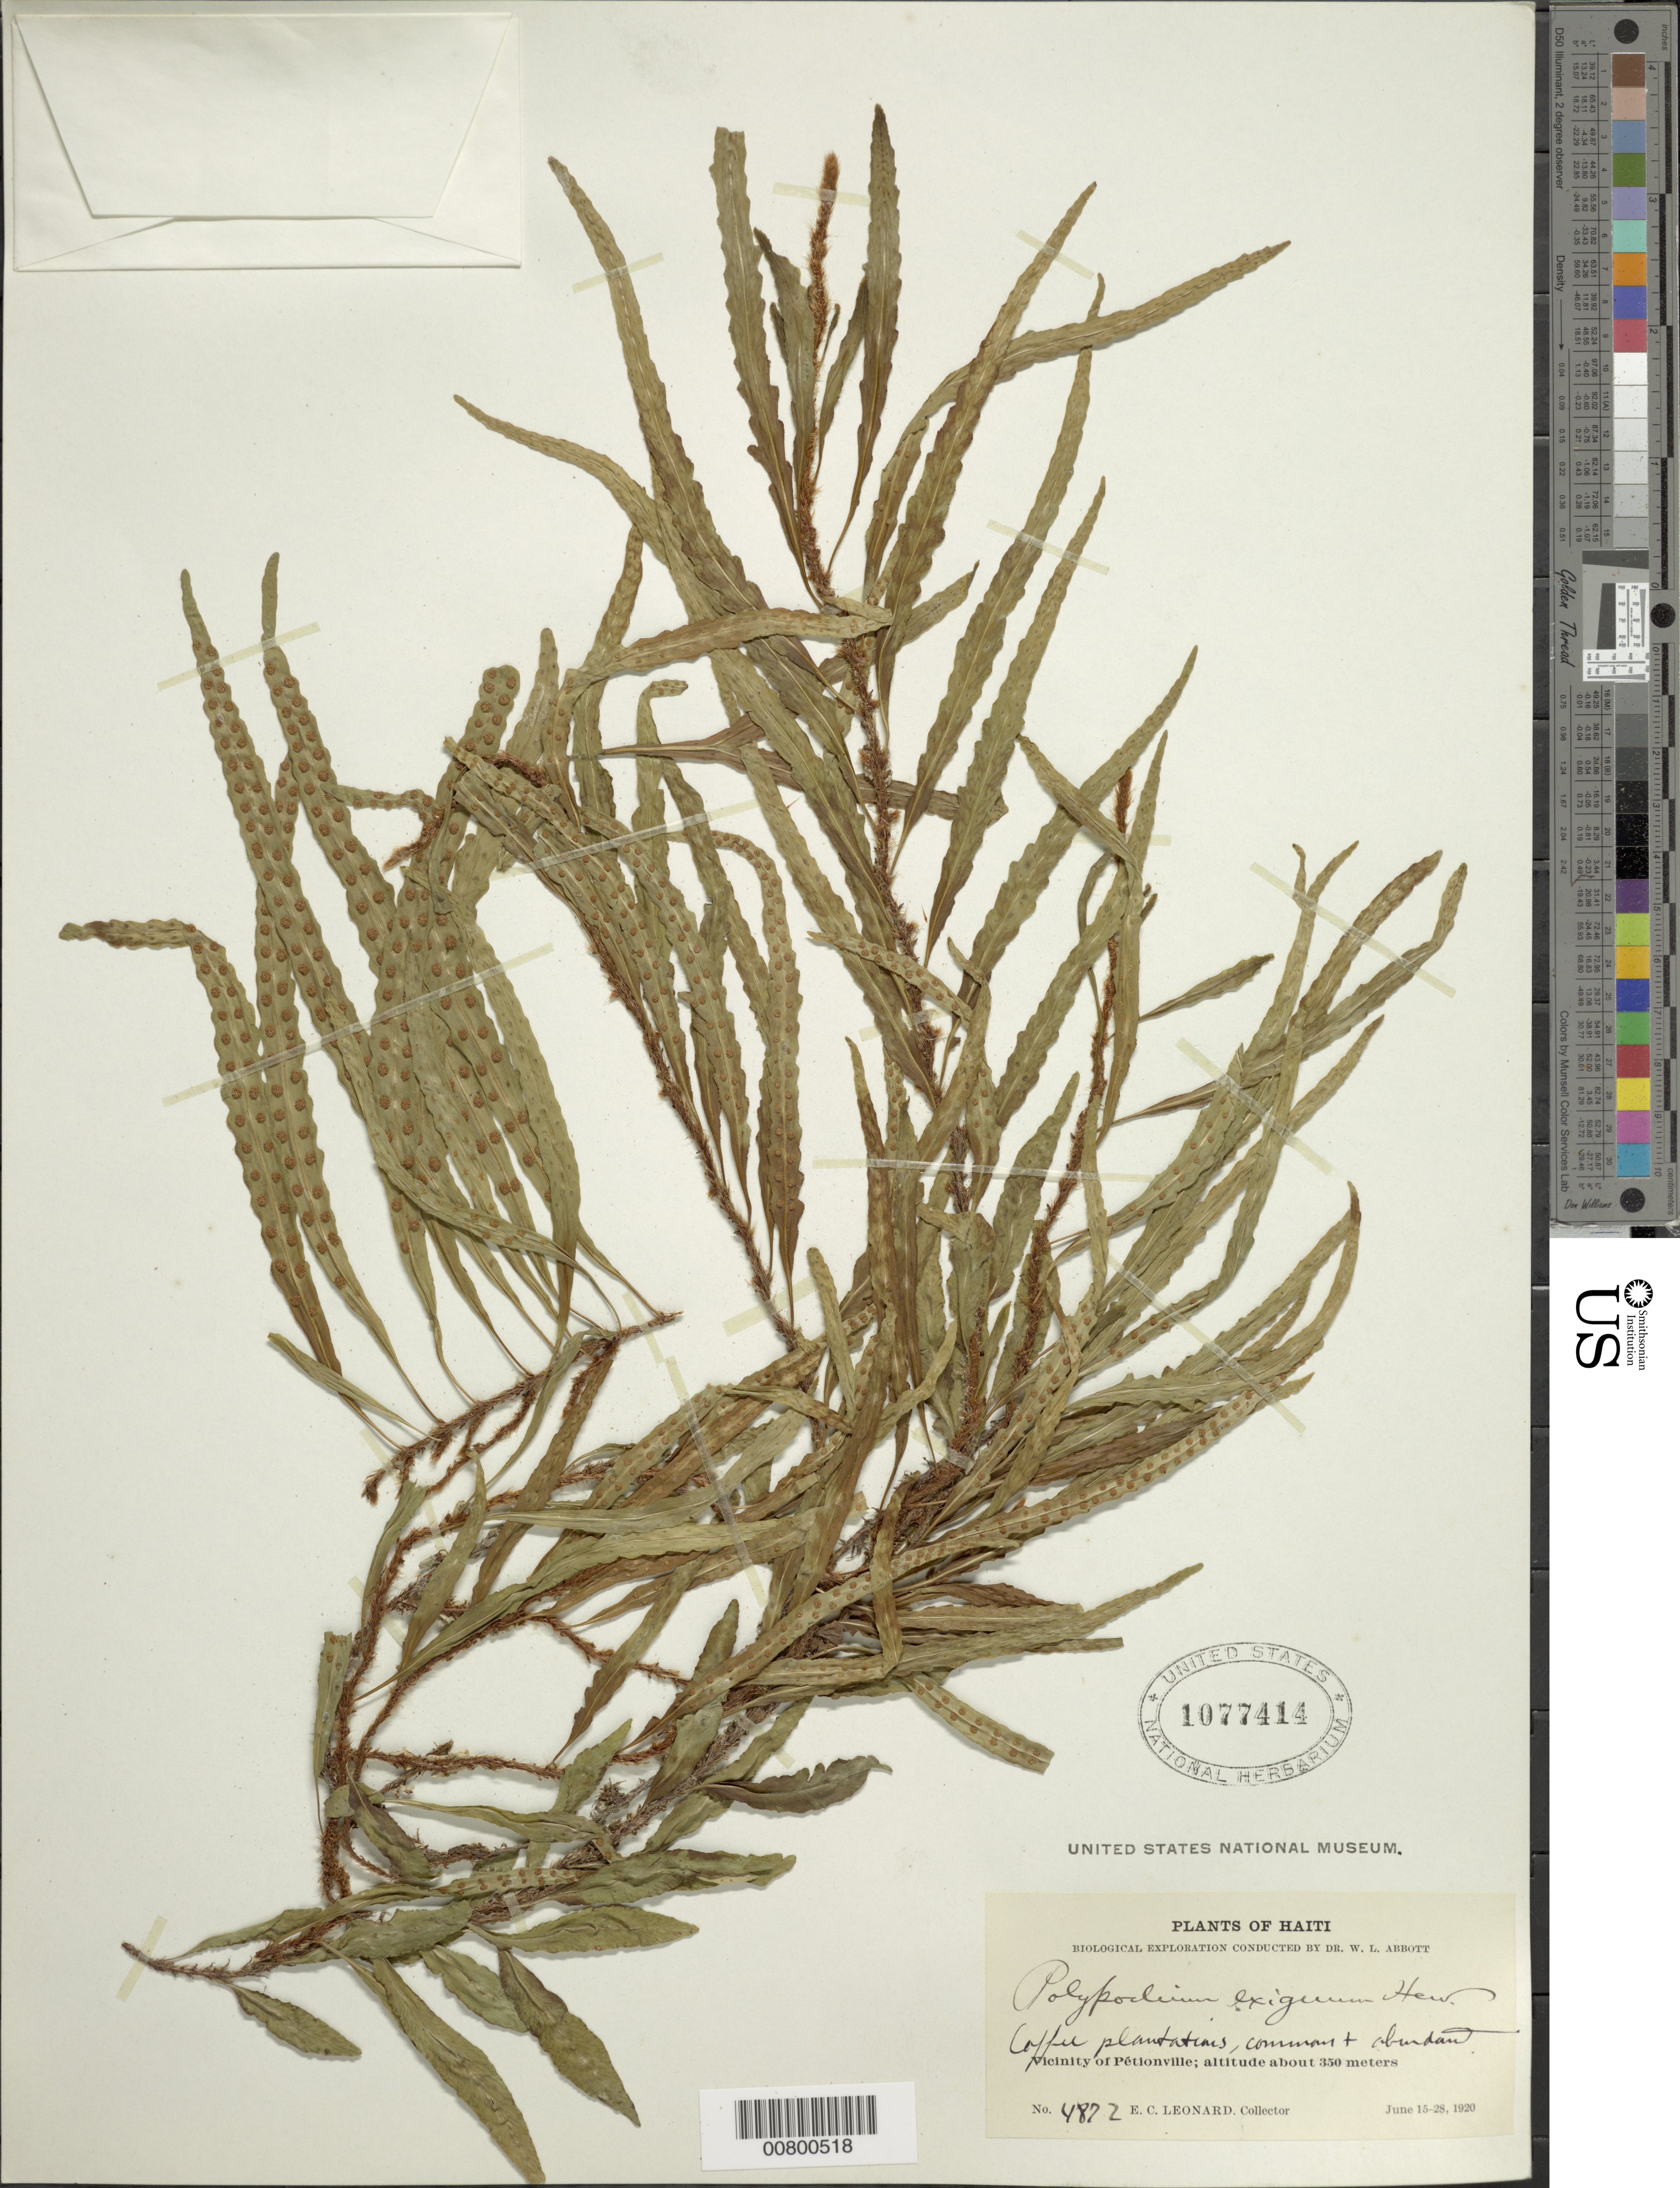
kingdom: Plantae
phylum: Tracheophyta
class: Polypodiopsida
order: Polypodiales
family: Polypodiaceae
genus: Microgramma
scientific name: Microgramma heterophylla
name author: (L.) Wherry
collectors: E. C. Leonard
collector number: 4872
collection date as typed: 15 Jun 1920 28 Jun 1920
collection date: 1920-06-15/1920-06-28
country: Haiti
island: Hispaniola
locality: Pétionville vicinity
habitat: Coffee plantations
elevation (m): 350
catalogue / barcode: US 1077414